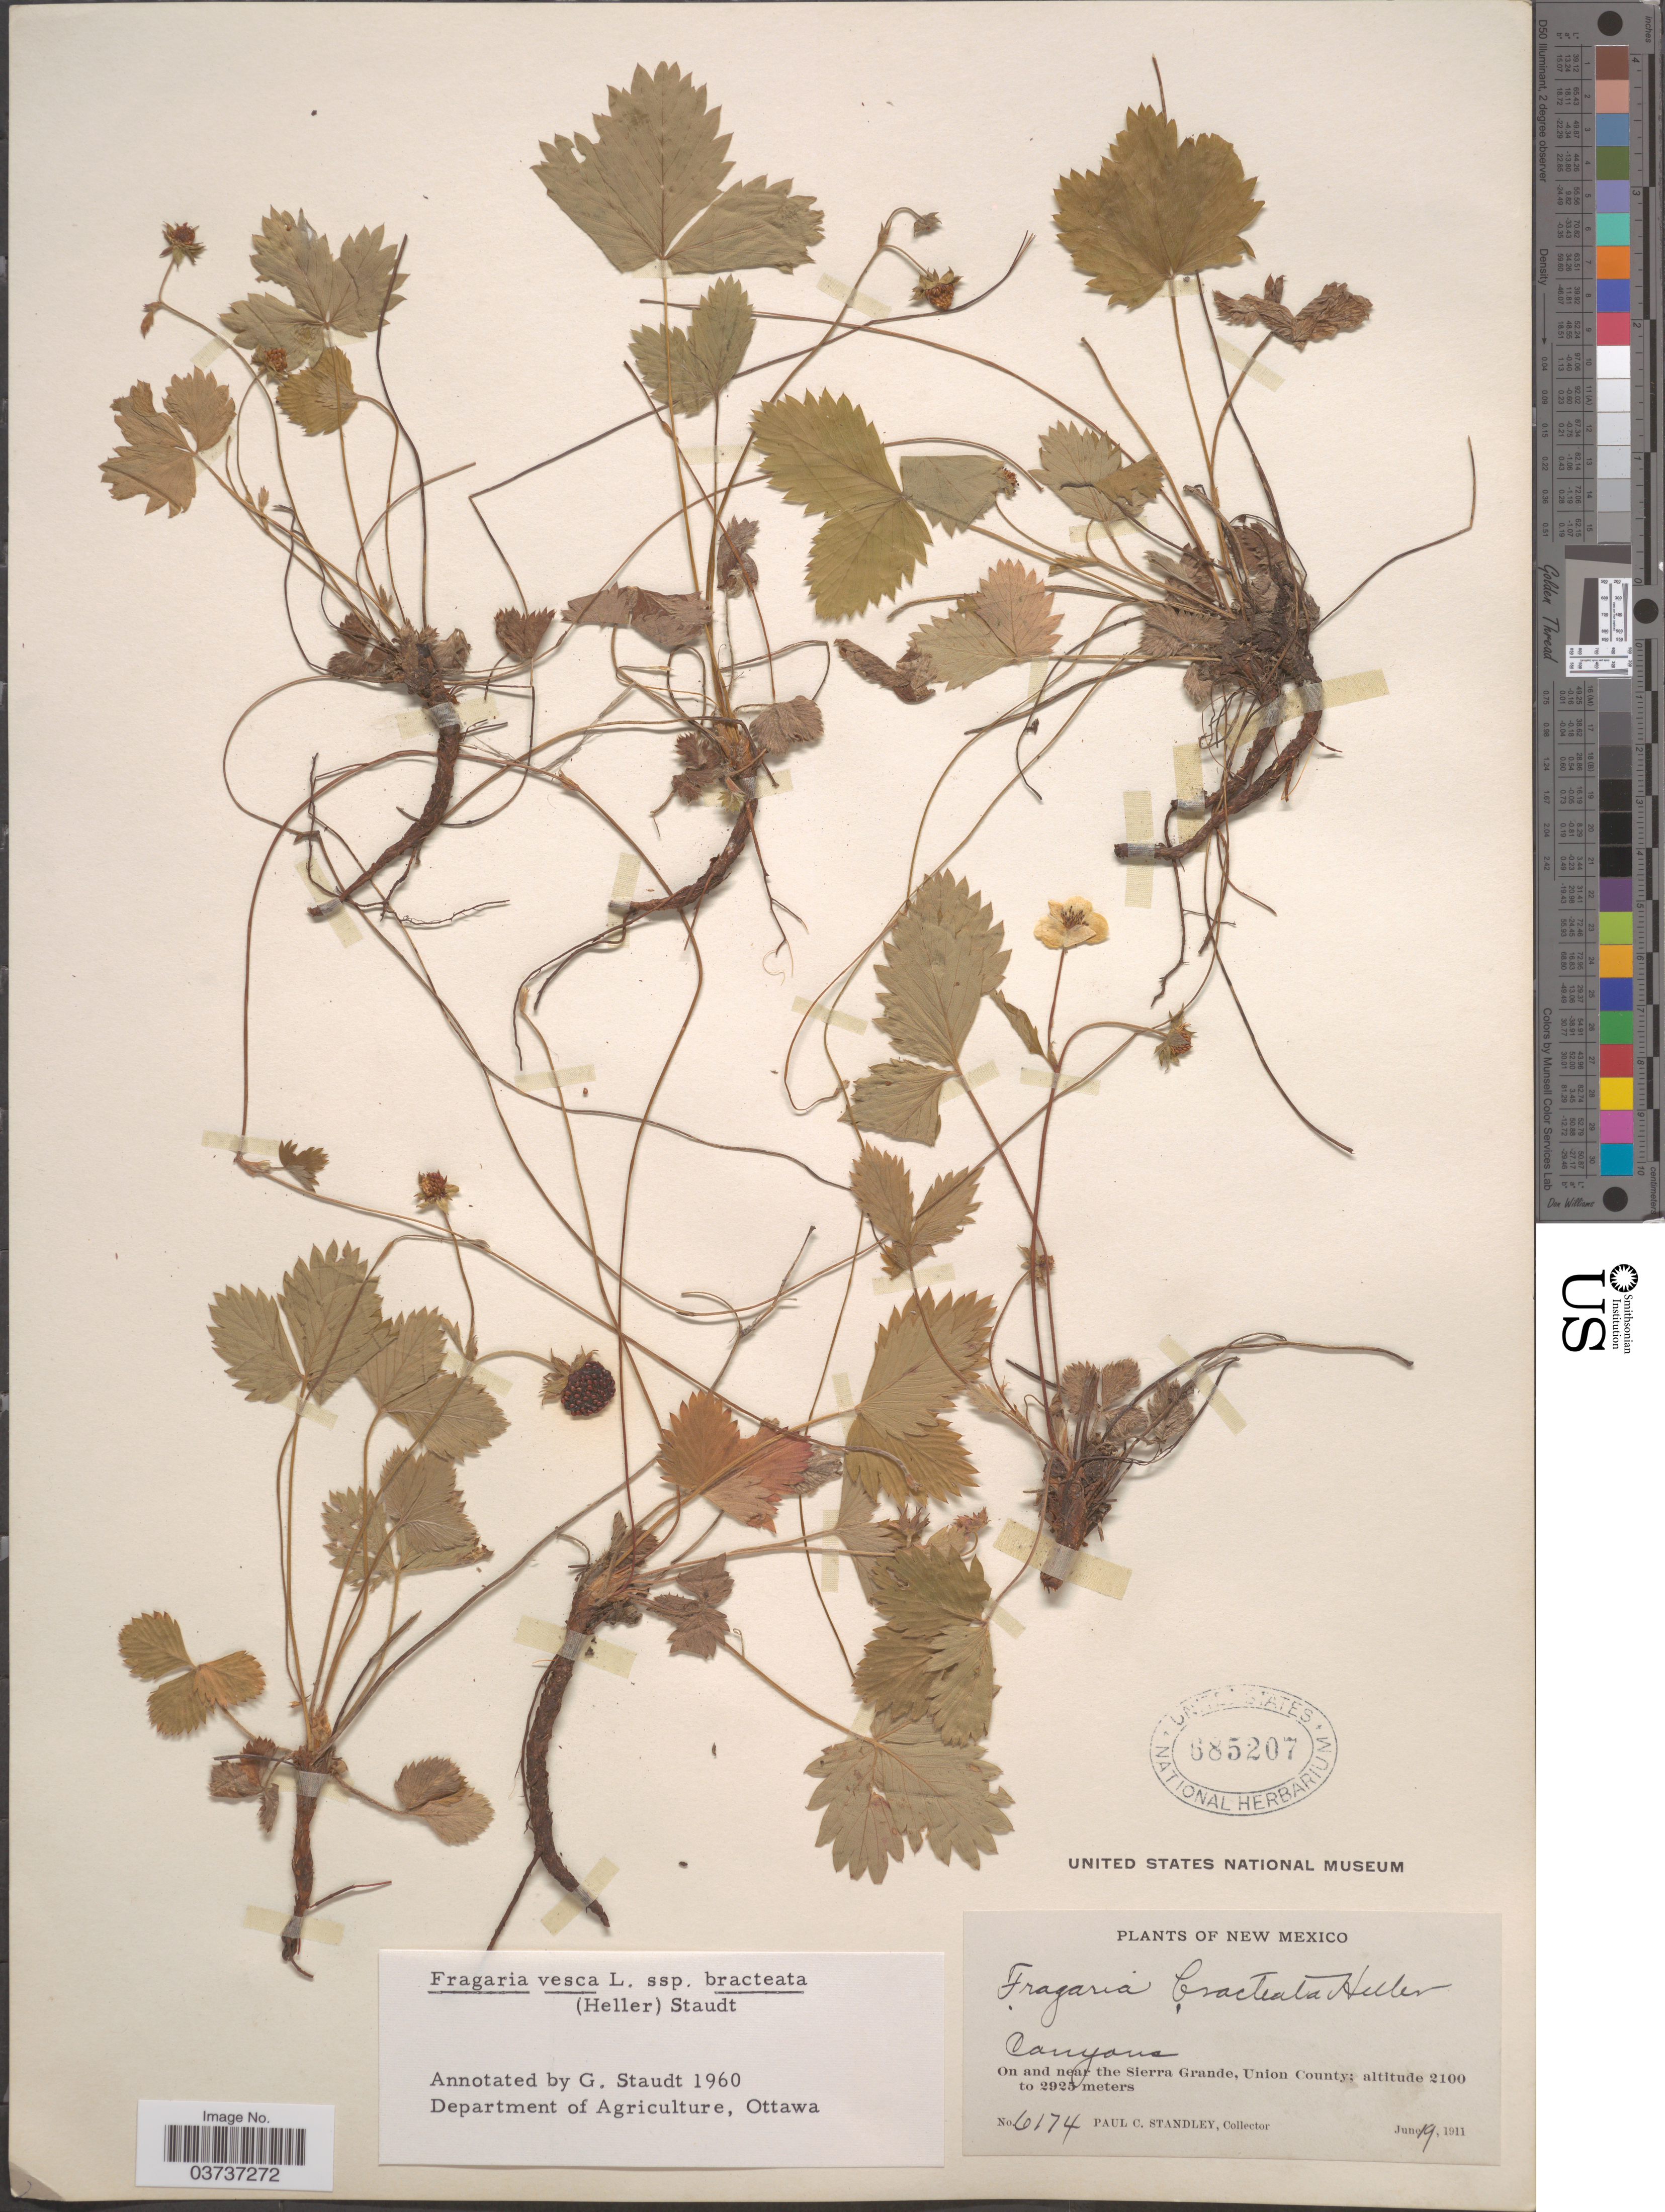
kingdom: Plantae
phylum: Tracheophyta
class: Magnoliopsida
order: Rosales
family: Rosaceae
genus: Fragaria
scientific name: Fragaria vesca var. bracteata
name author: (A. Heller) R.J. Davis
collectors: P. C. Standley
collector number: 6174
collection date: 1911-06-19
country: United States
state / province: New Mexico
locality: Canyons. On and near the Sierra Grande, Union County.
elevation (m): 2100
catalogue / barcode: US 685207